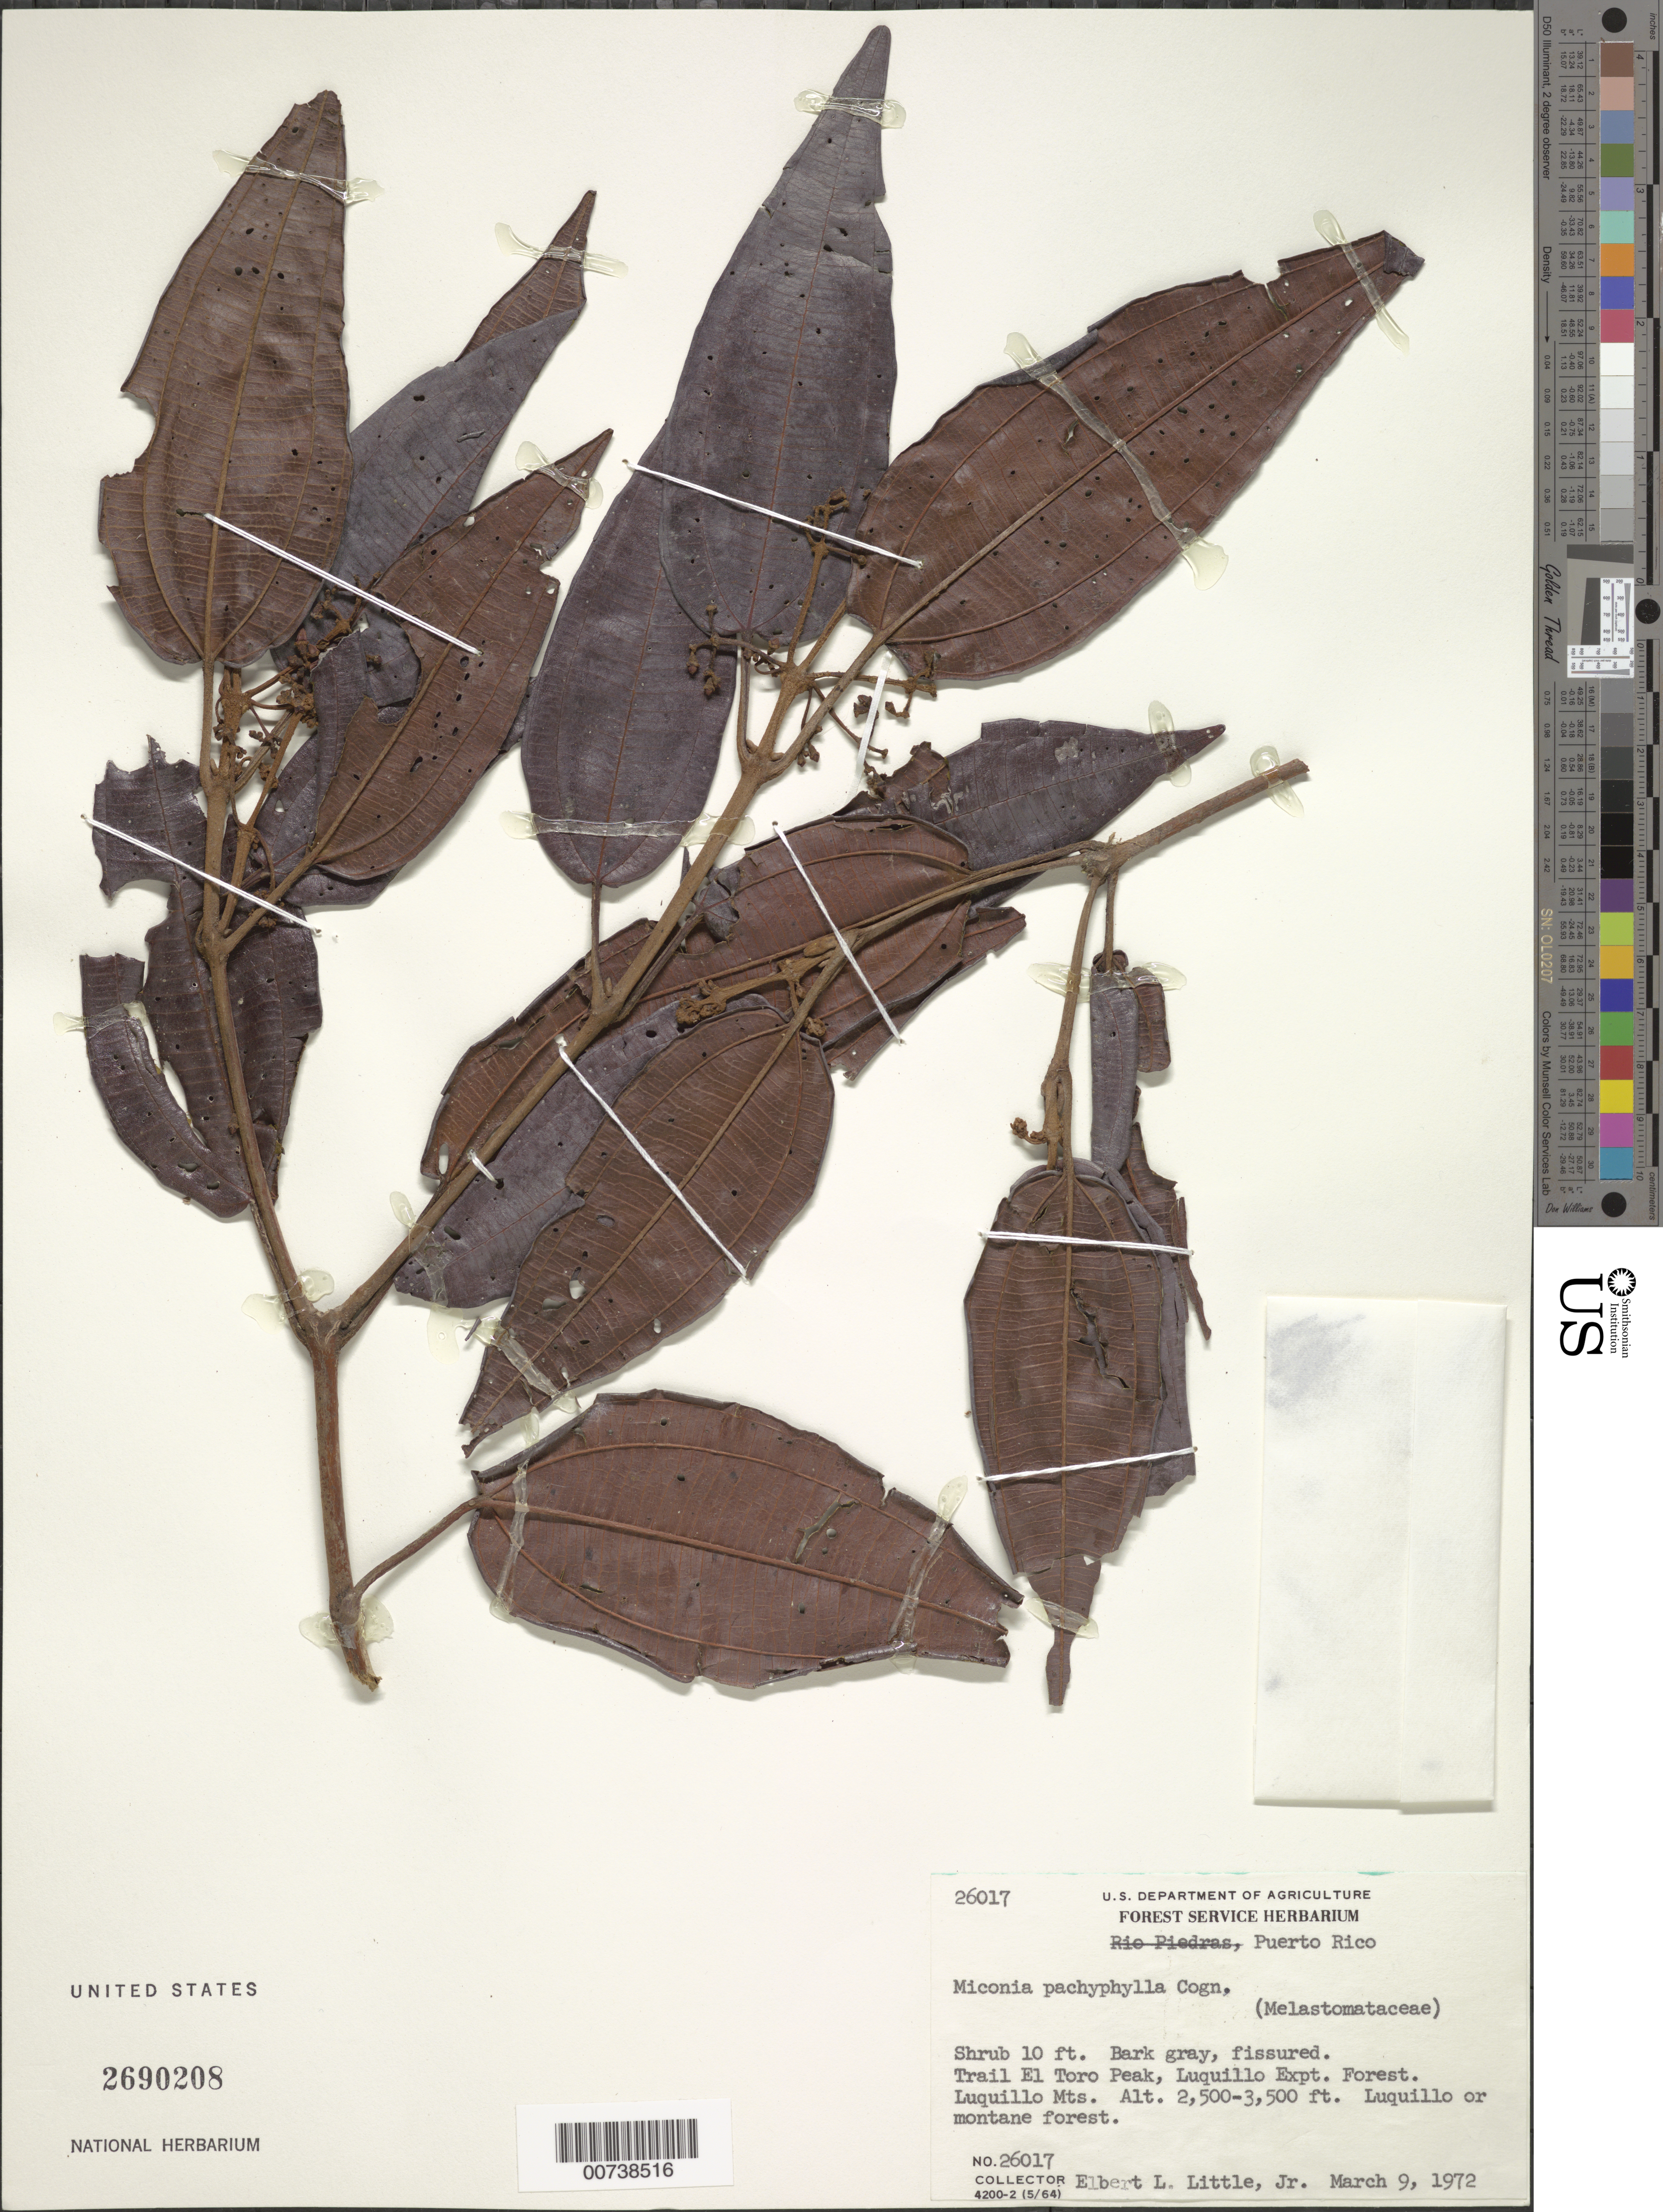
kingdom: Plantae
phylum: Tracheophyta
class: Magnoliopsida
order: Myrtales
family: Melastomataceae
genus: Miconia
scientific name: Miconia pachyphylla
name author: Cogn.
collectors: E. L. Little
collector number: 26017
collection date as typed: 09 Mar 1972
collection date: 1972-03-09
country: Puerto Rico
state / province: Luquillo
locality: Trail El Toro Peak, Luquillo Experimental Forest, Luquillo Mountains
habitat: Luquillo or montane forest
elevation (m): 762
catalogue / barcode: US 2690208